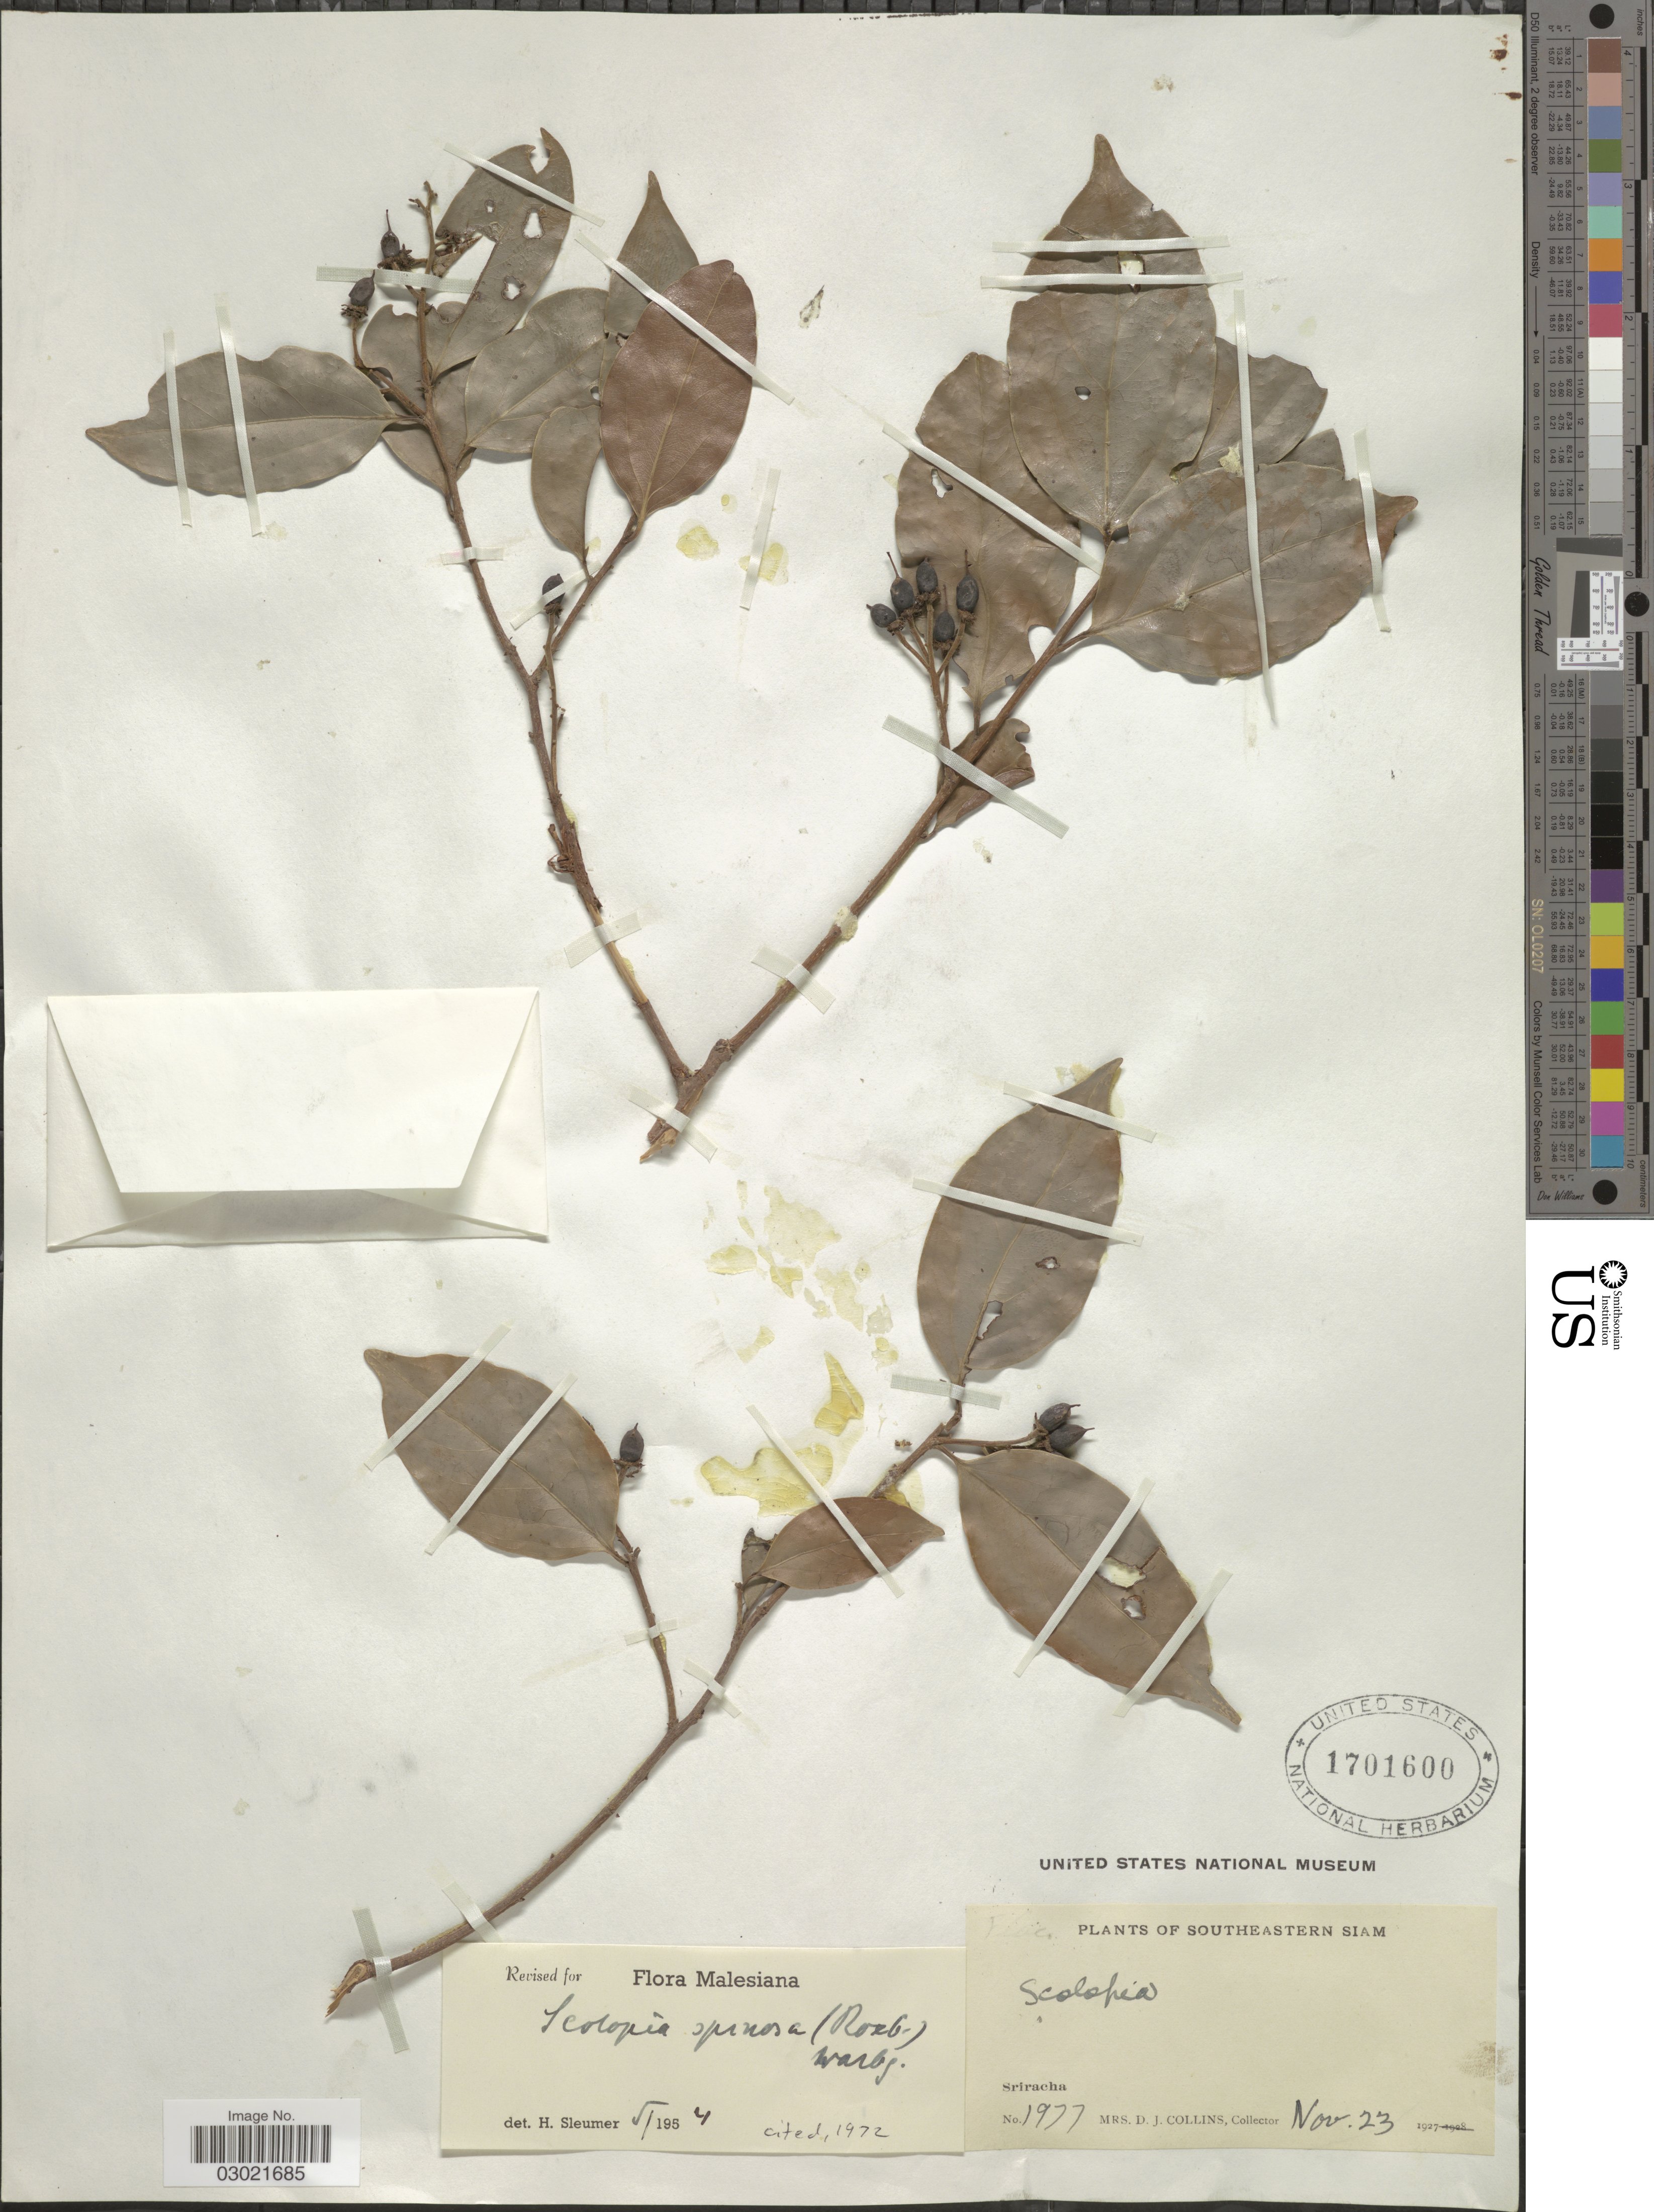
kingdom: Plantae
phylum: Tracheophyta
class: Magnoliopsida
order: Malpighiales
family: Salicaceae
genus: Scolopia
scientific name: Scolopia spinosa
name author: (Roxb.) Warb.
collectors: Mrs. D. J. Collins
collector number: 1977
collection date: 1927-11-23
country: Thailand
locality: Siam. Sriracha.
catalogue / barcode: US 1701600